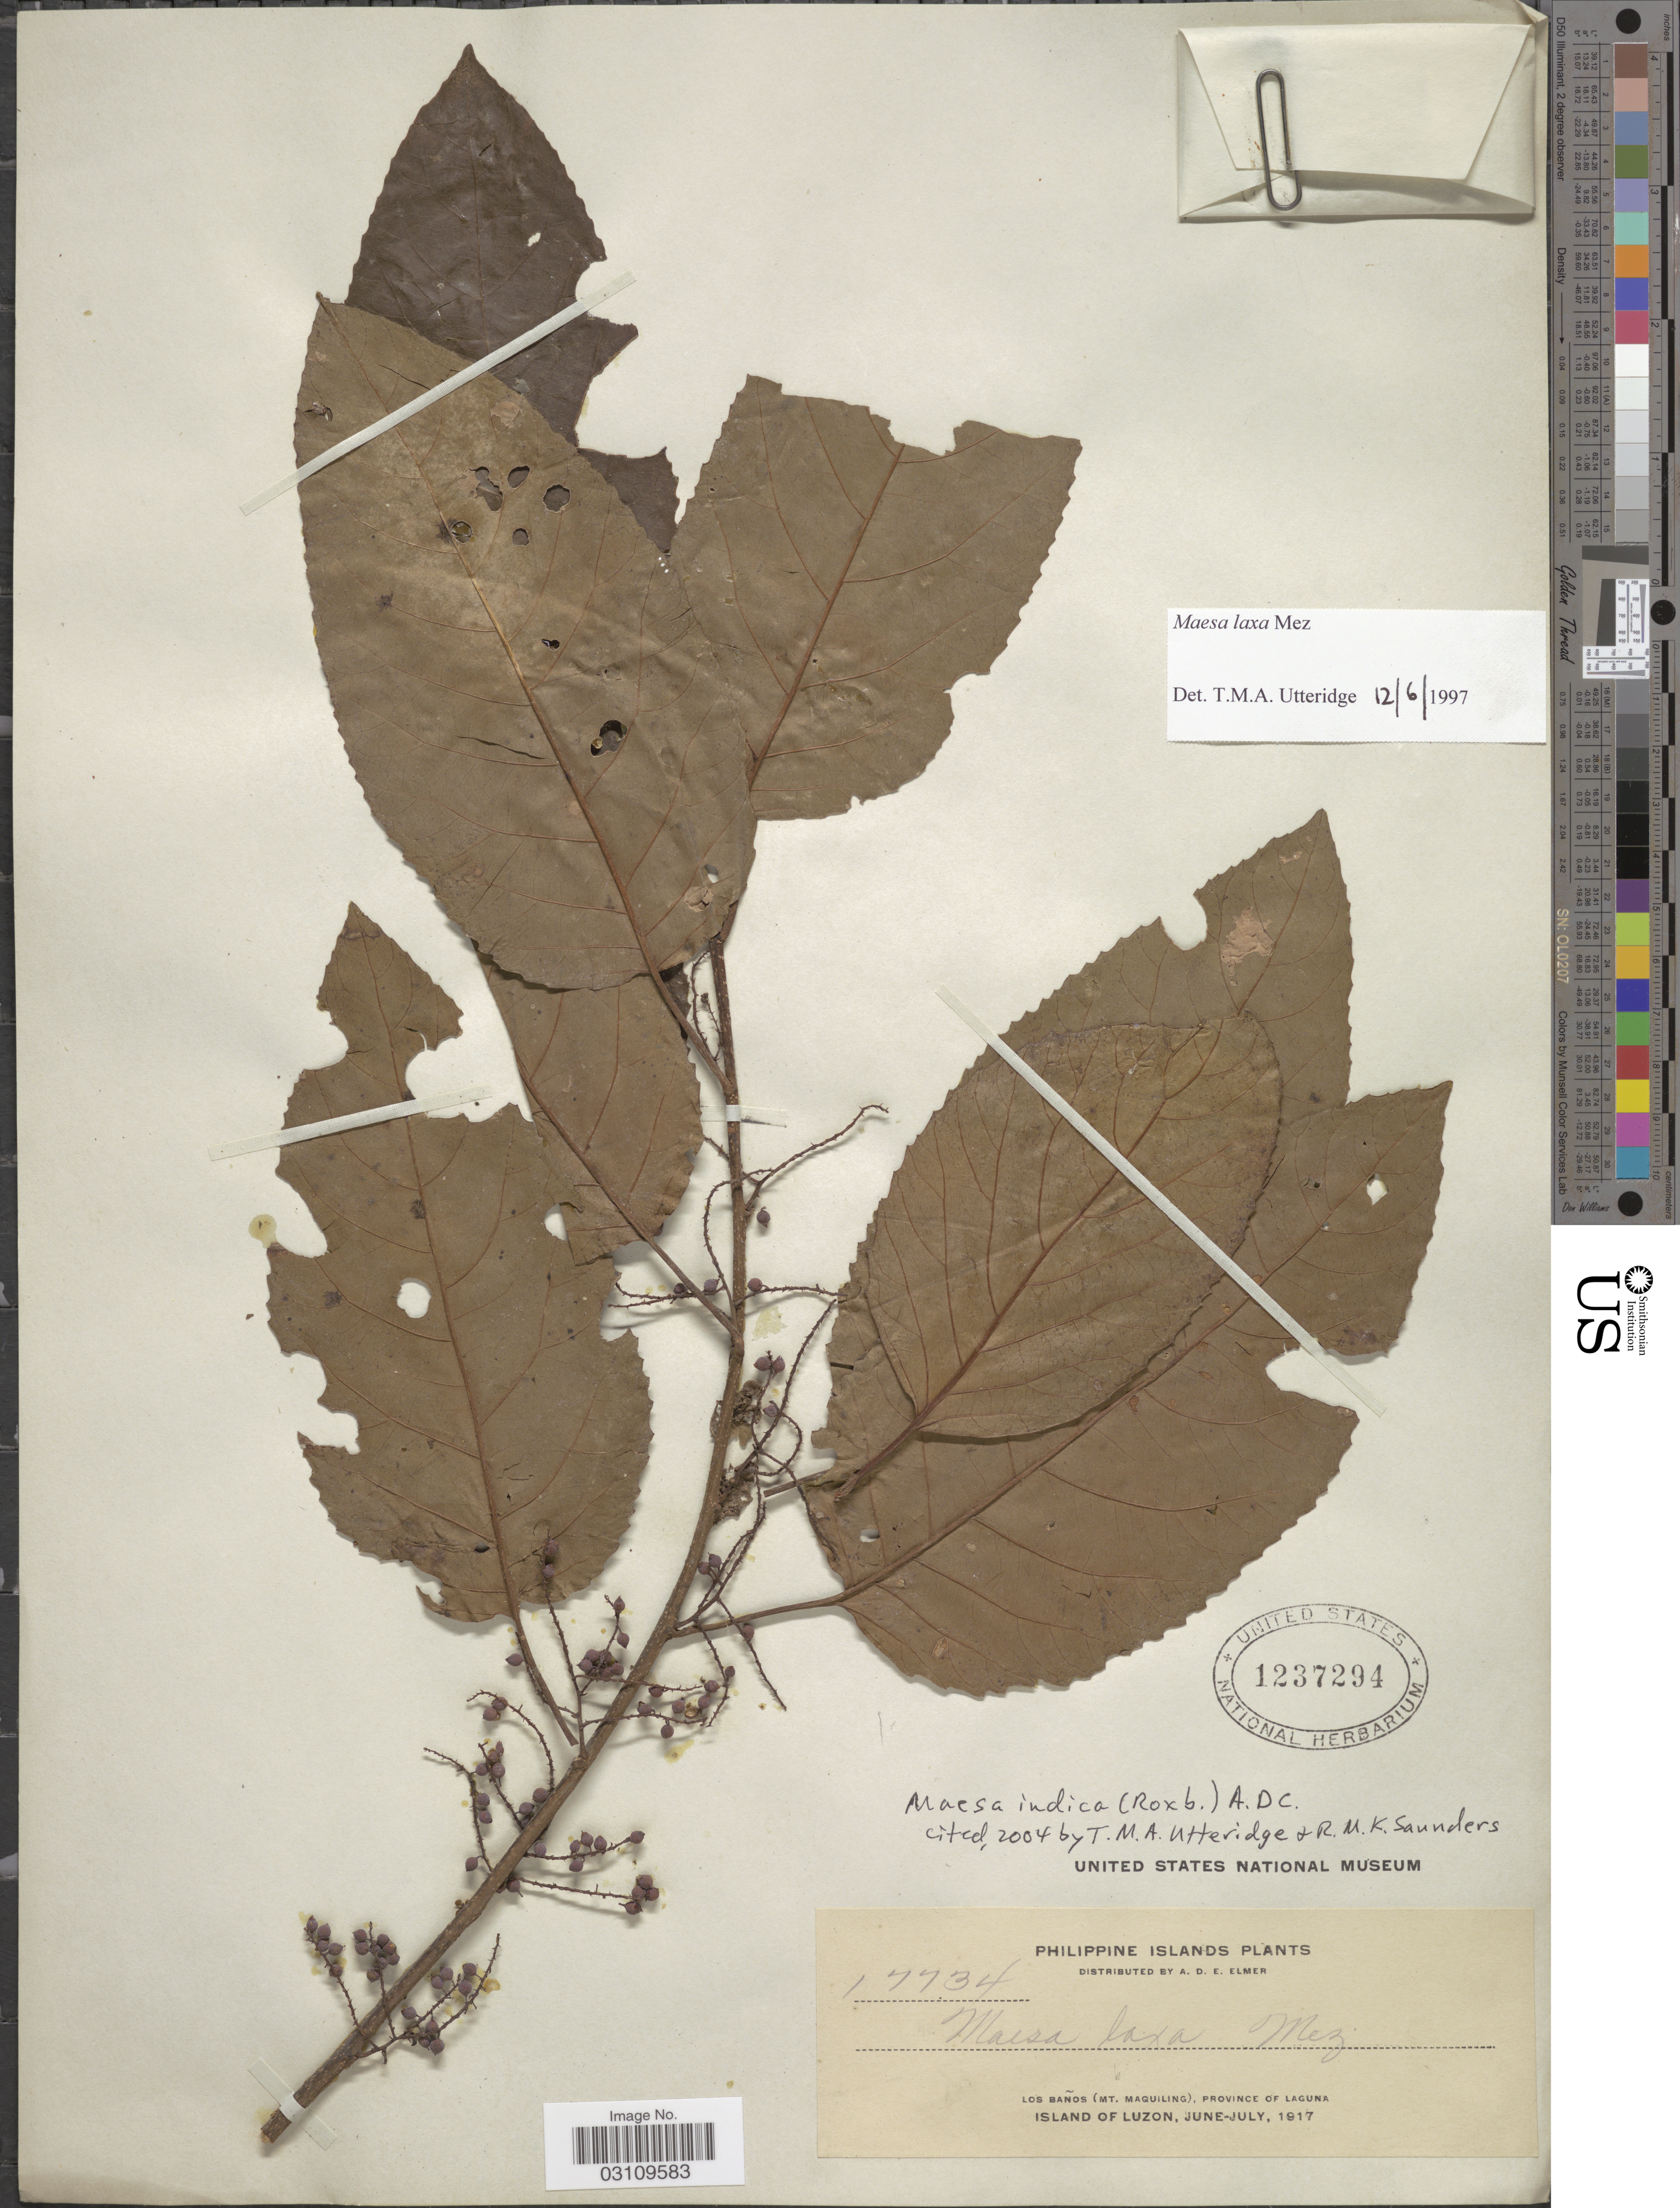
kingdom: Plantae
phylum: Tracheophyta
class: Magnoliopsida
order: Ericales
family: Primulaceae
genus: Maesa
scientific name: Maesa indica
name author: (Roxb.) A. DC.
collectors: A. D. E. Elmer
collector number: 17734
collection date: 1917-06/1917-07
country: Philippines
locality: Los Baños (Mt. Maquiling), Province of Laguna, Island of Luzon.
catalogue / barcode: US 1237294